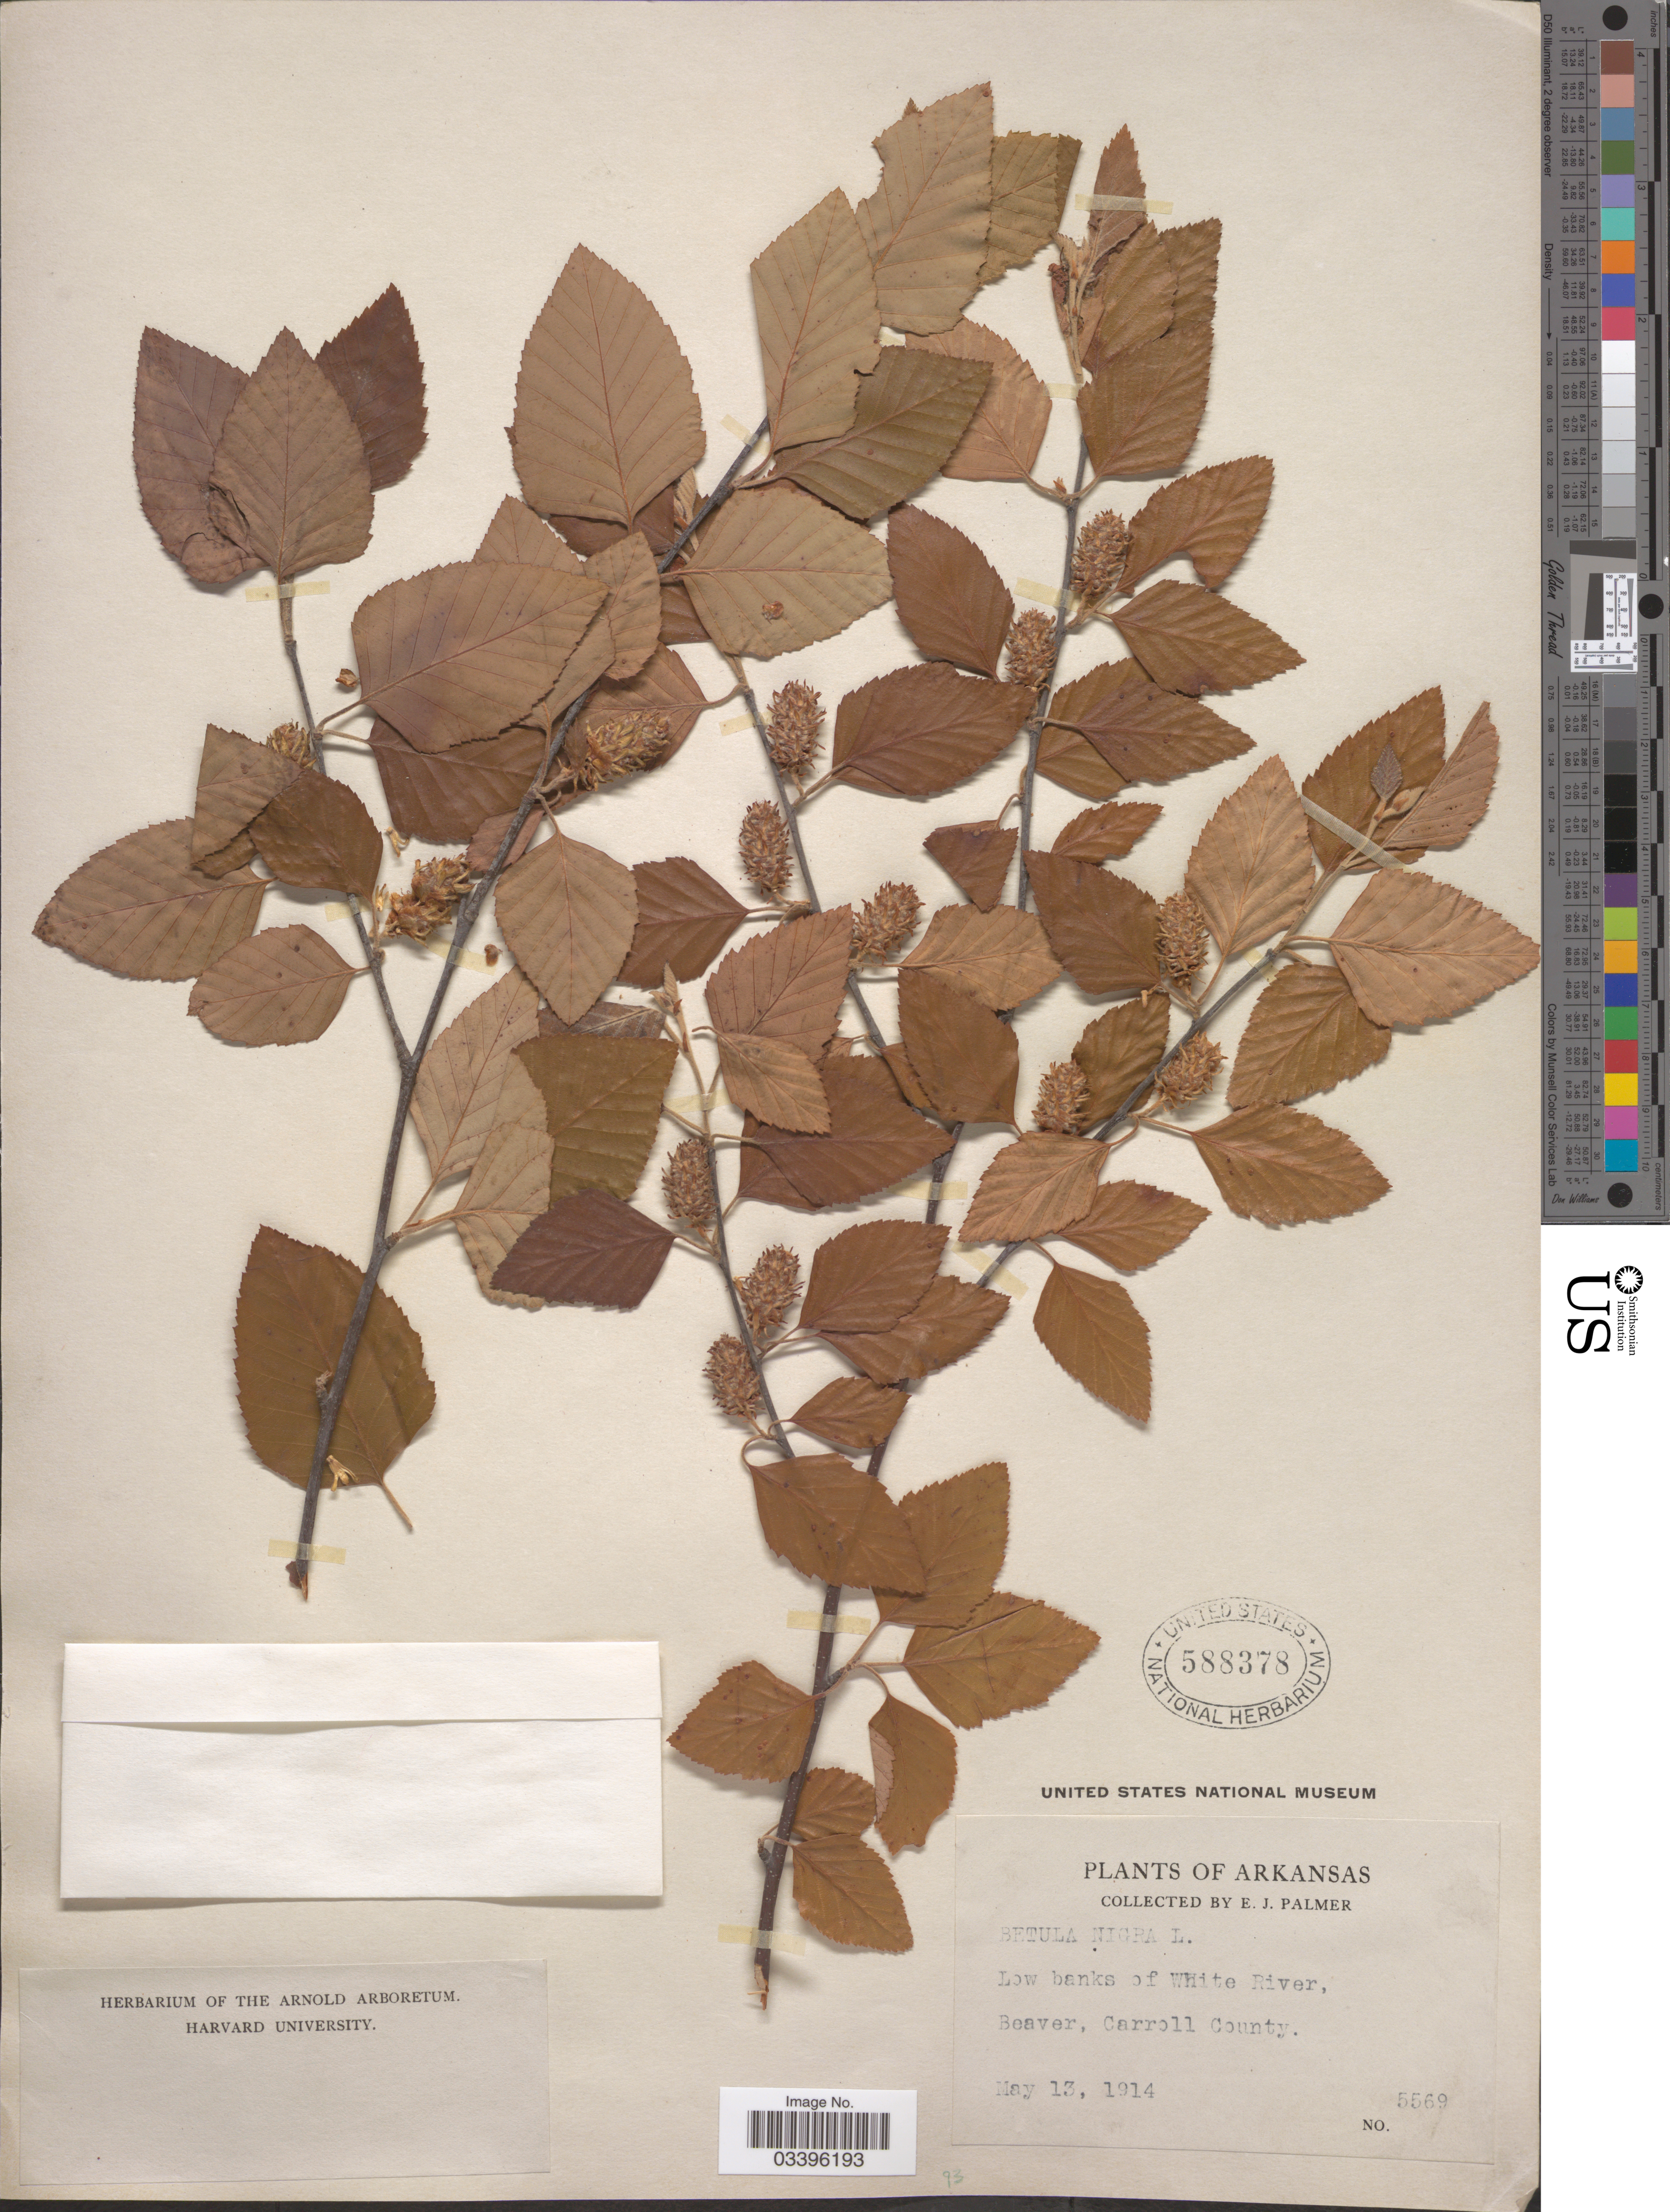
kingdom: Plantae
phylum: Tracheophyta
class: Magnoliopsida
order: Fagales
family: Betulaceae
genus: Betula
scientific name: Betula nigra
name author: L.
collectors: E. J. Palmer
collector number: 5569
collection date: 1914-05-13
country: United States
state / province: Arkansas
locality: Low banks of White River, Beaver, Carroll County.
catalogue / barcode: US 588378